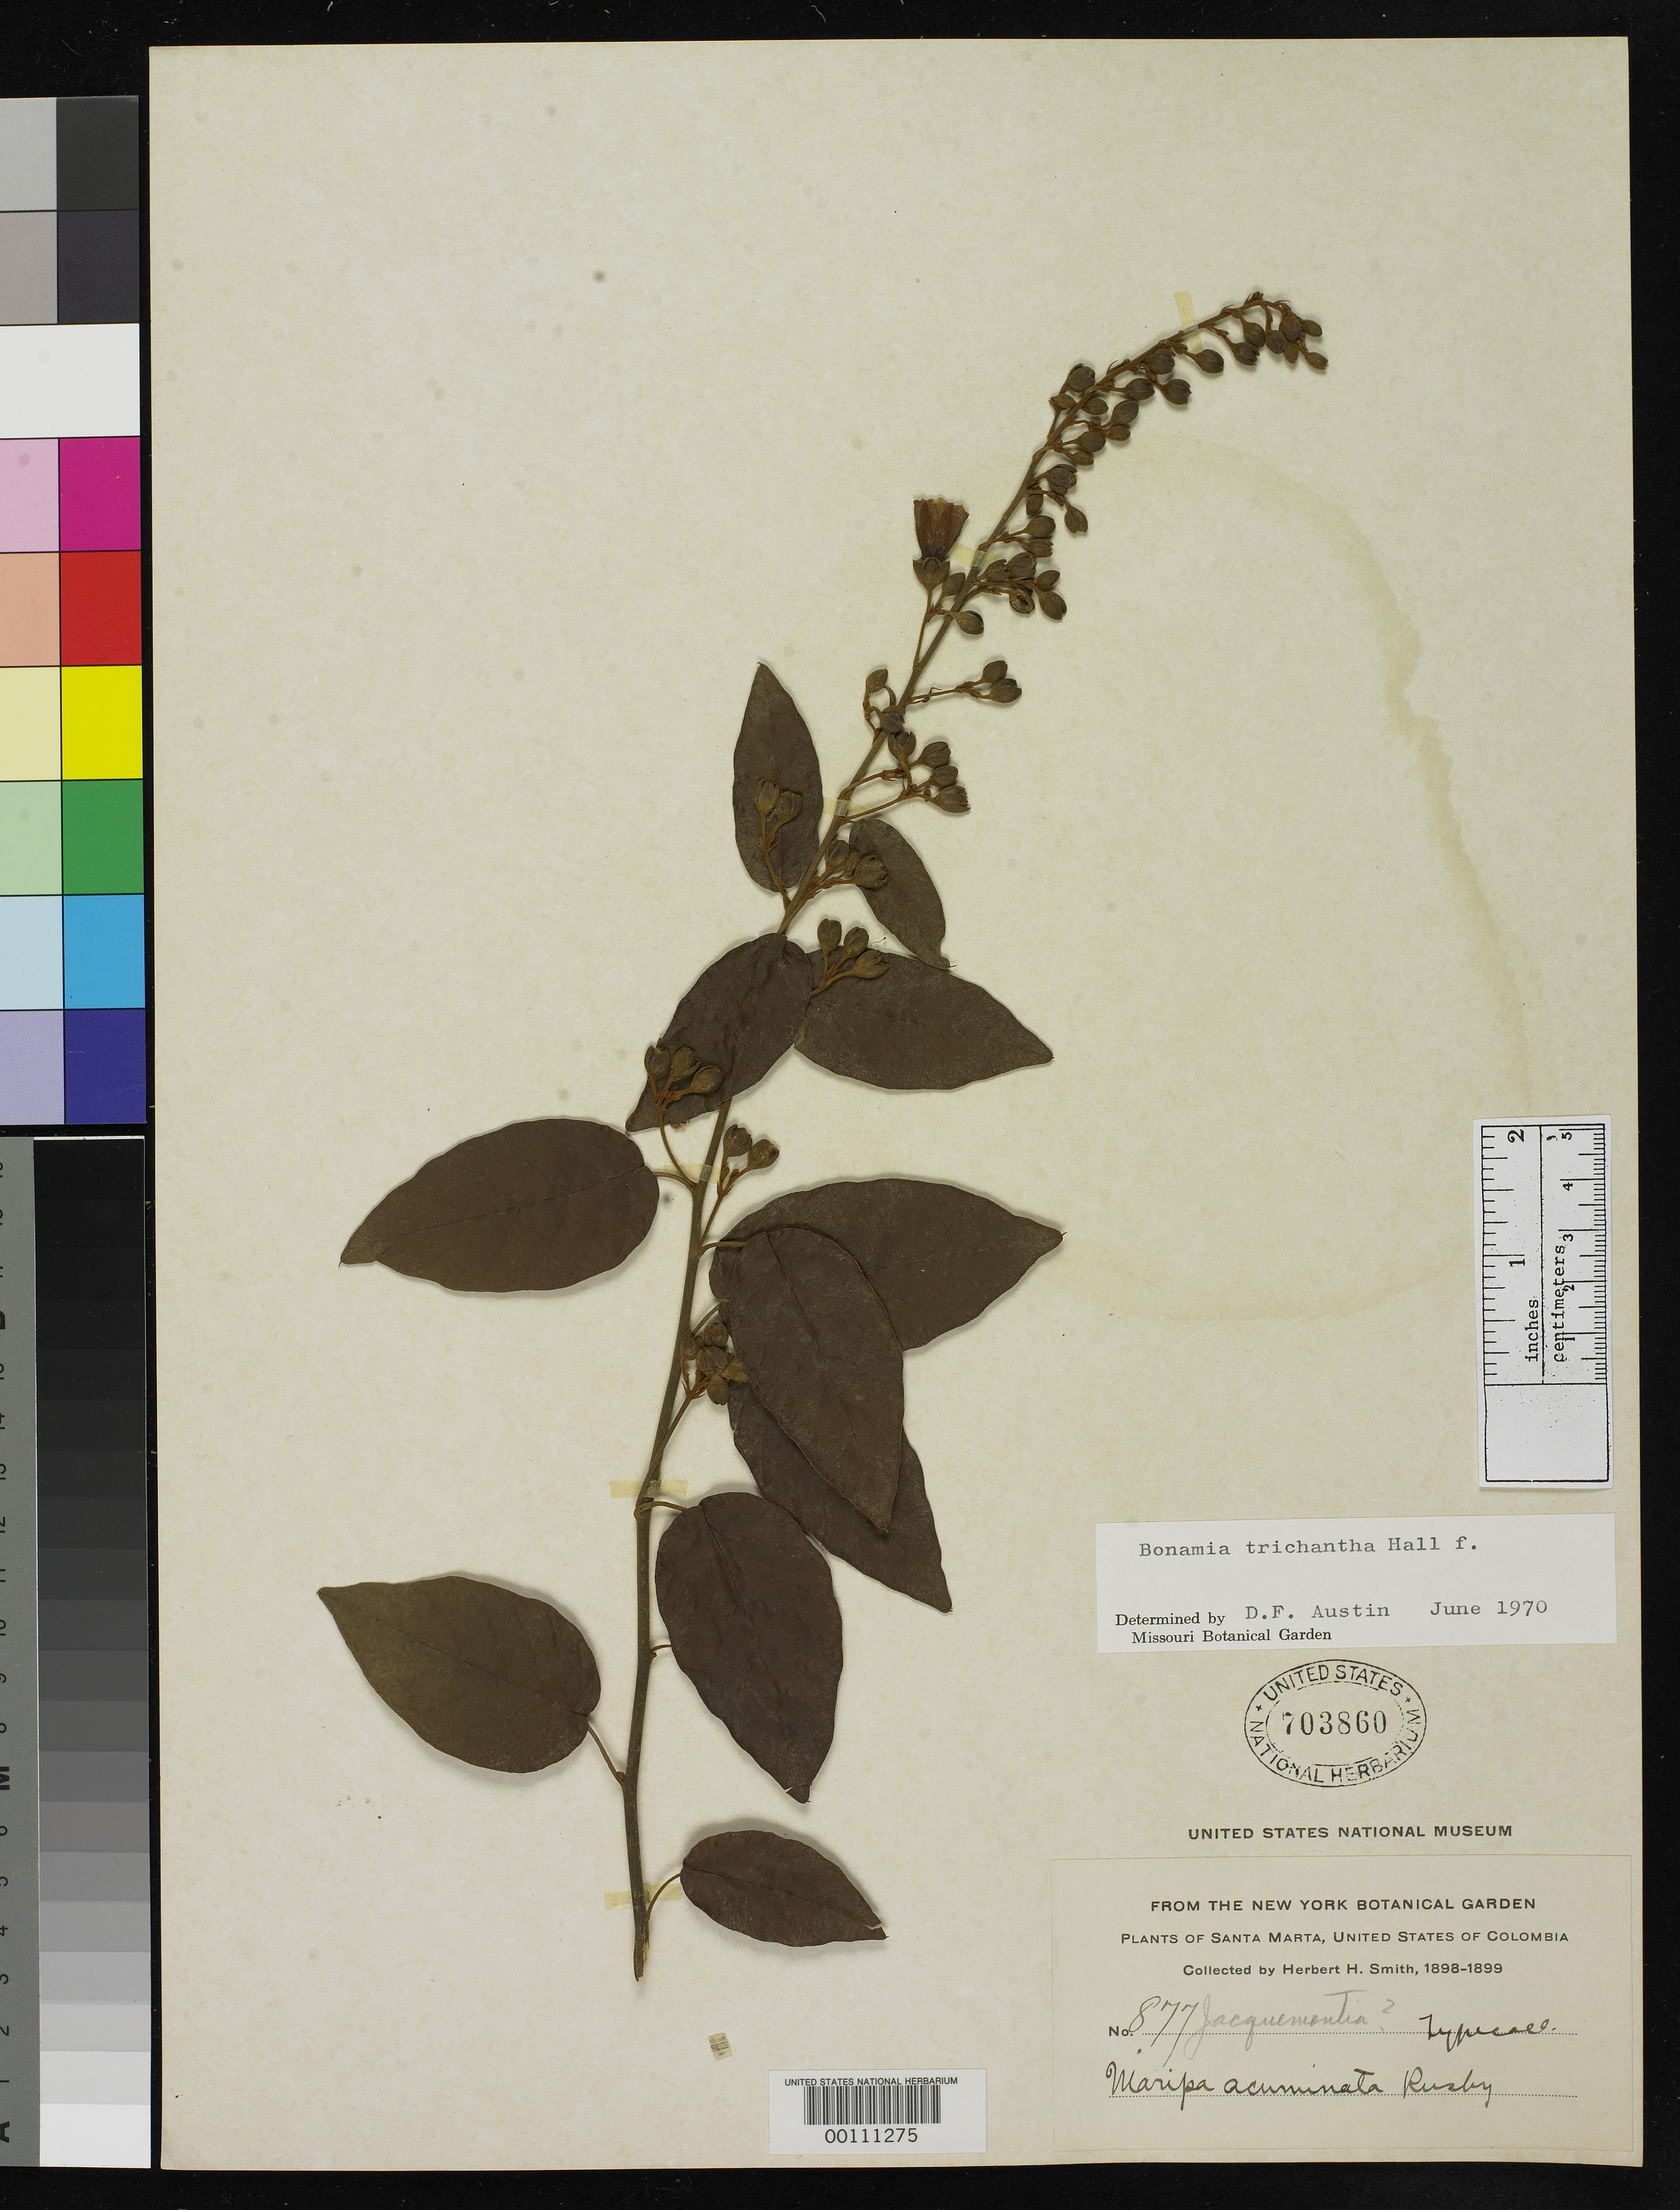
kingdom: Plantae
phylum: Tracheophyta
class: Magnoliopsida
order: Solanales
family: Convolvulaceae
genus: Maripa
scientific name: Maripa acuminata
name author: Rusby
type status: Isotype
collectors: Herbert H. Smith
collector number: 877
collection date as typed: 21 Nov 1898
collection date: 1898-11-21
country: Colombia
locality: S of Mamatoca.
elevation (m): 244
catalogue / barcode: US 703860